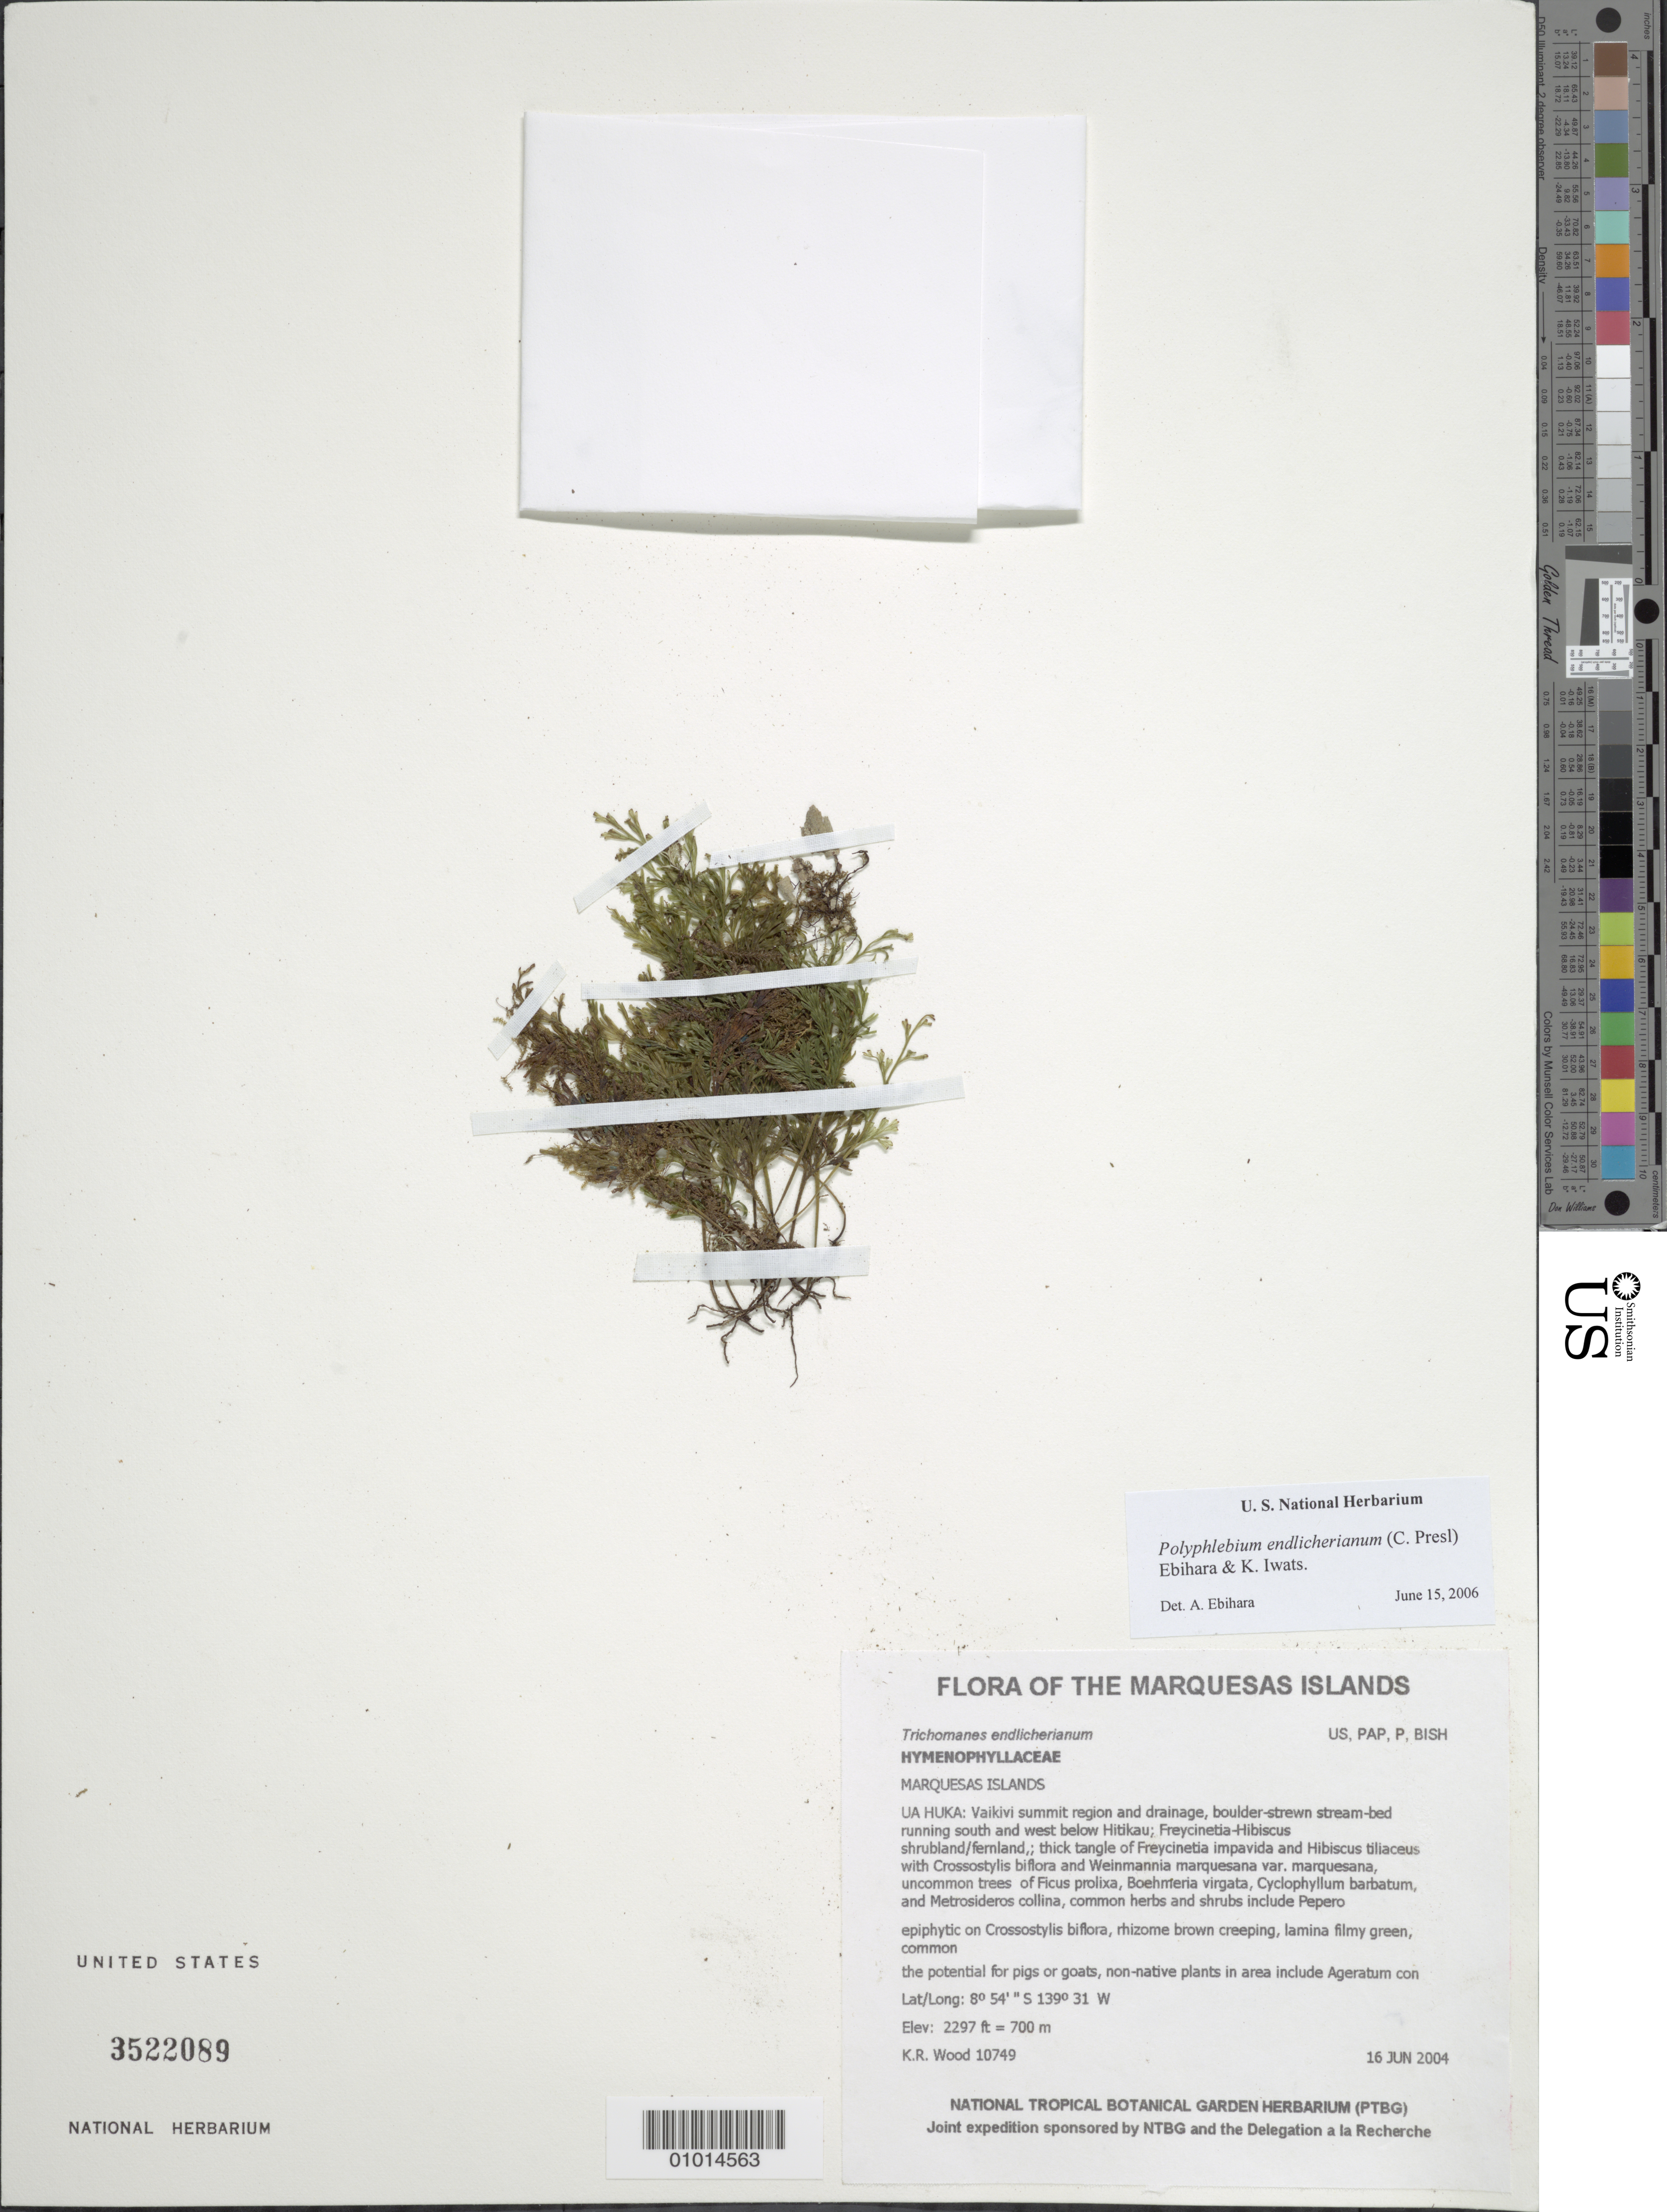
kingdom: Plantae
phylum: Tracheophyta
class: Polypodiopsida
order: Hymenophyllales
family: Hymenophyllaceae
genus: Polyphlebium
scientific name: Polyphlebium borbonicum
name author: (Bosch) Ebihara & Dubuisson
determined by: Ebihara, A.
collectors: K. R. Wood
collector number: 10749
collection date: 2004-06-16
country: French Polynesia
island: Ua Huka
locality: Vaikivi summit region and drainage, boulder-strewn stream-bed running south and west below Hitikau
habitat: Freycinetia - Hibiscus shrubland/fernland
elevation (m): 700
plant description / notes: Potential for pigs or goats, non-native plants in area include Ageratum conyzoides, Cordyline fruticosa, Dioscorea pentaphylla, and Zingiber zerumbet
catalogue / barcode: US 3522089